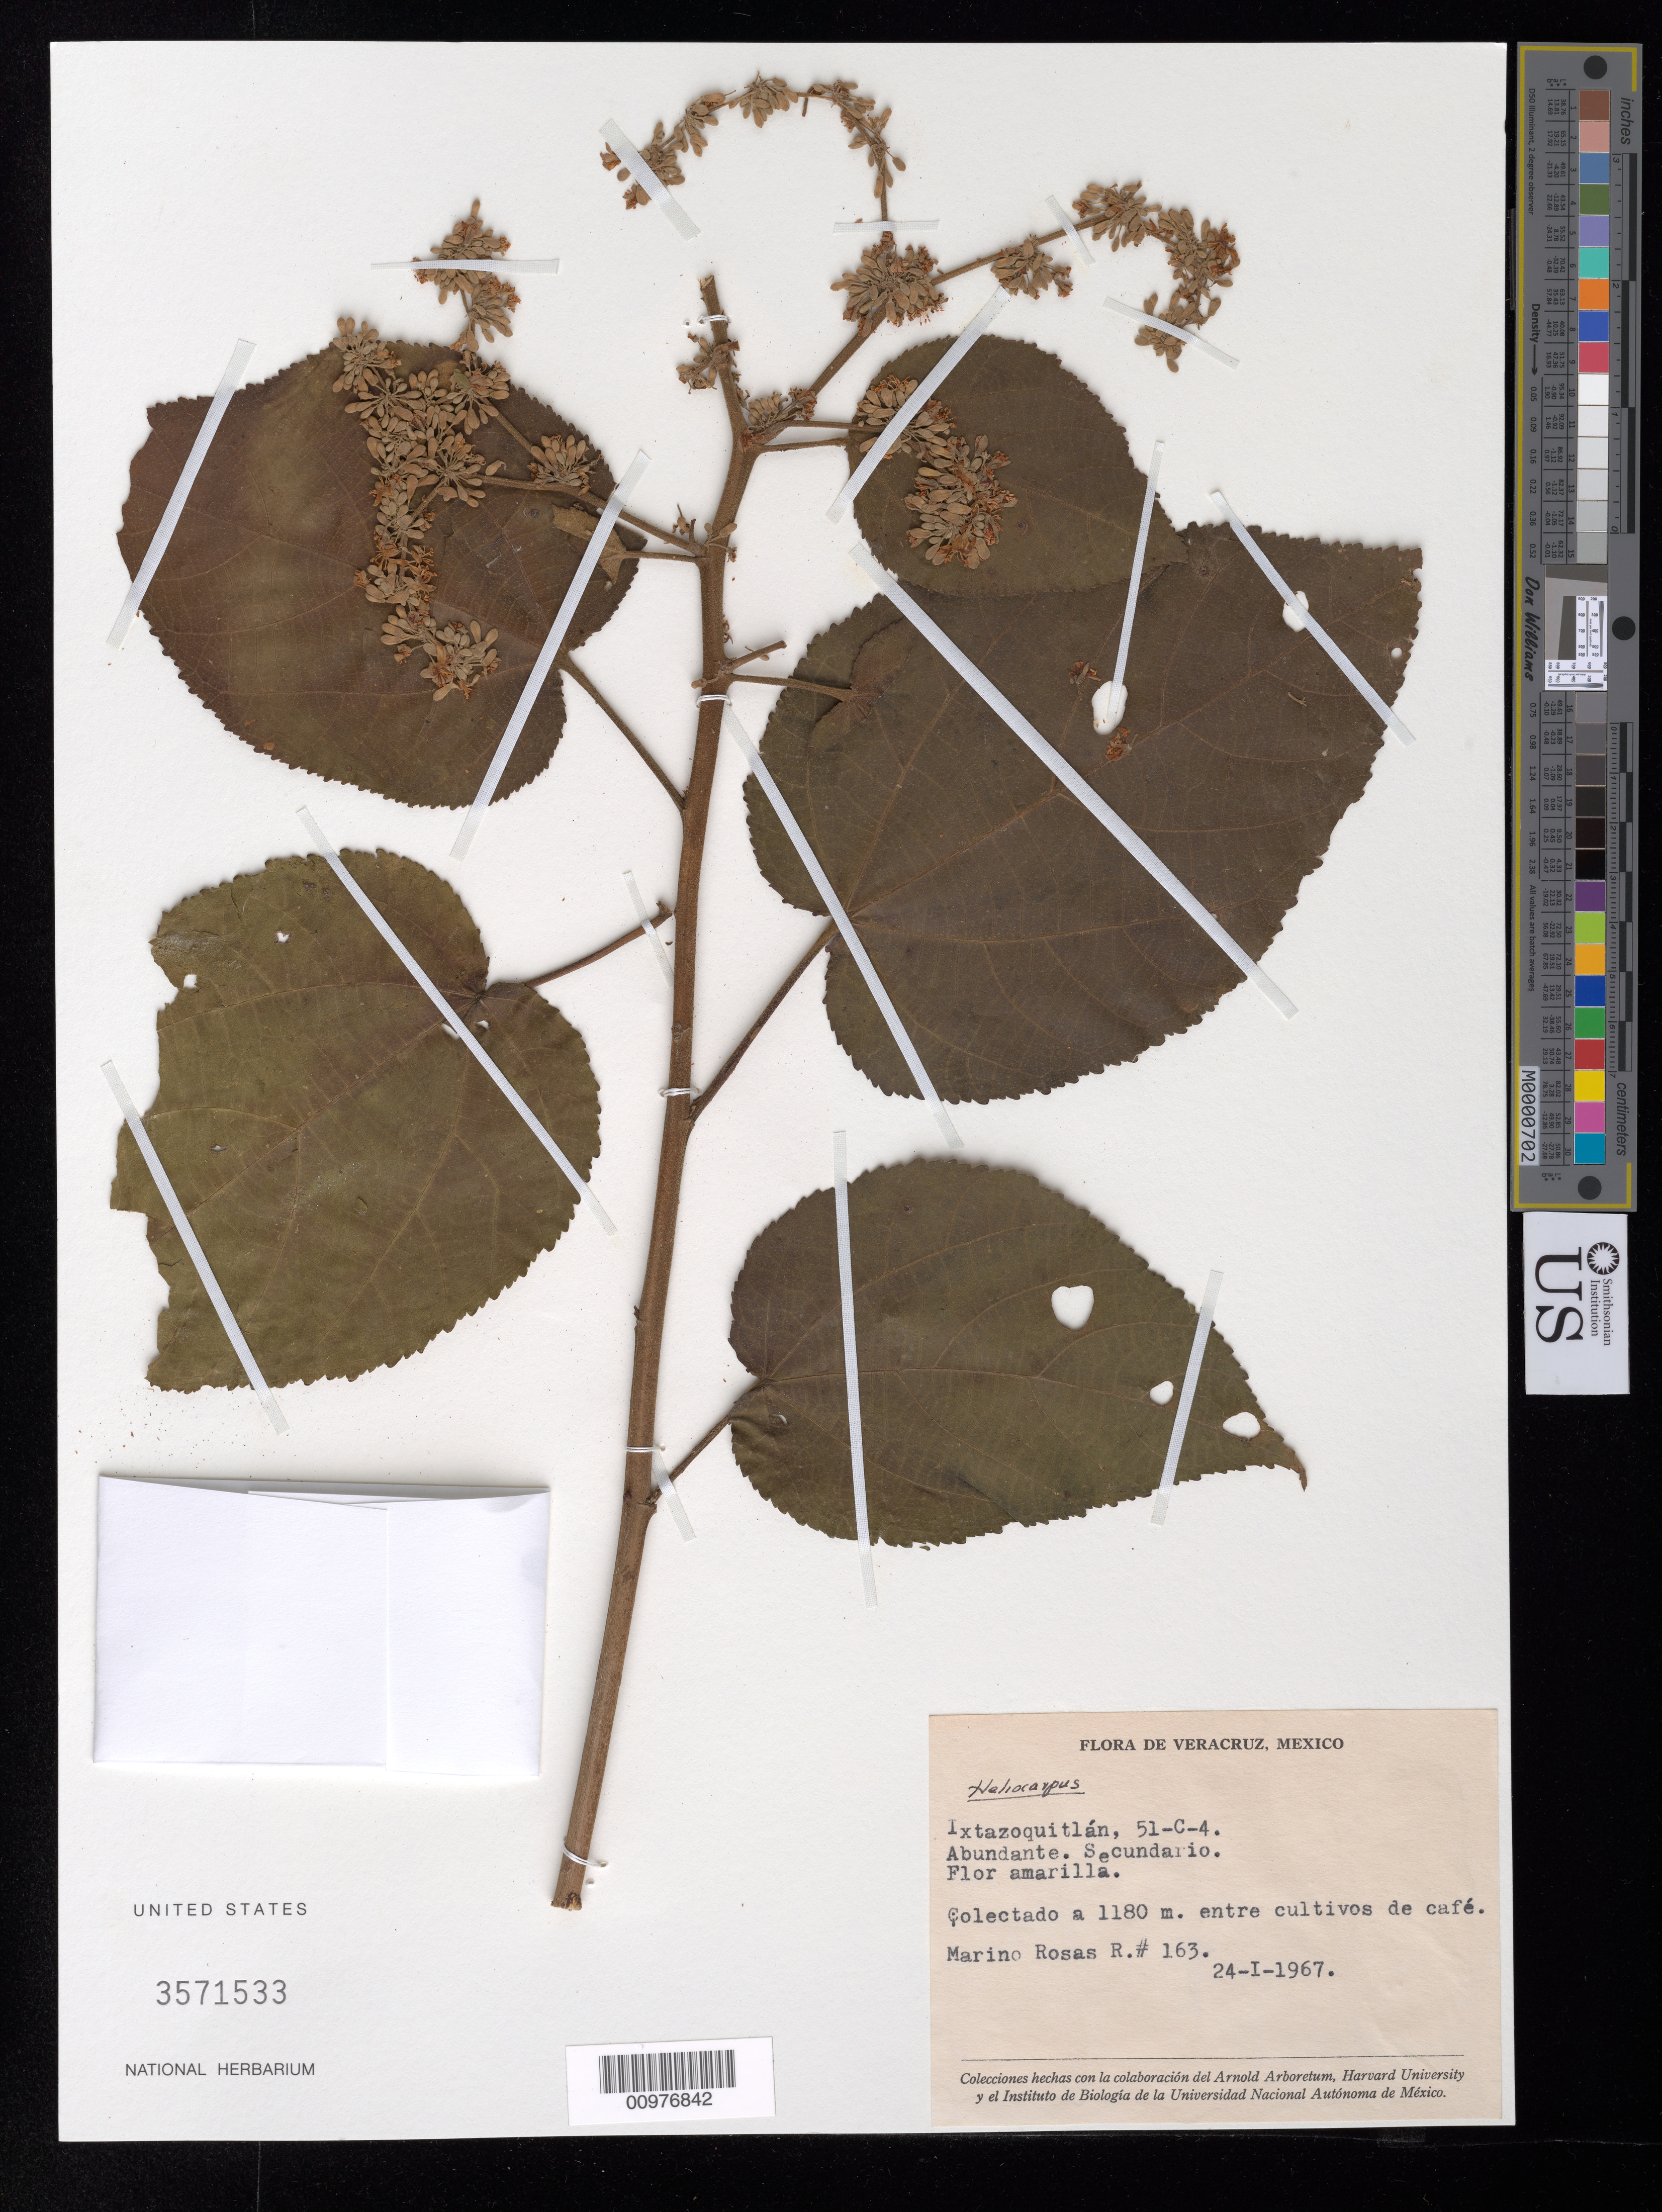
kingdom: Plantae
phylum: Tracheophyta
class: Magnoliopsida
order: Malvales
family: Malvaceae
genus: Heliocarpus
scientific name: Heliocarpus donnellsmithii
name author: Rose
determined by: Dorr, Laurence J., Curator (BOT), Smithsonian Institution - National Museum of Natural History (UNITED STATES)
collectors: M. Rosas R.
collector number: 163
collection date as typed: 24 Jan 1967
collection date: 1967-01-24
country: Mexico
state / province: Veracruz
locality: Ixtazoquitlan, 51-c-4, entre cultivos de cafe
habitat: secundario.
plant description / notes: Colectado a 1180 m. entre cultivos de café.; Abundante.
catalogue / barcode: US 3571533